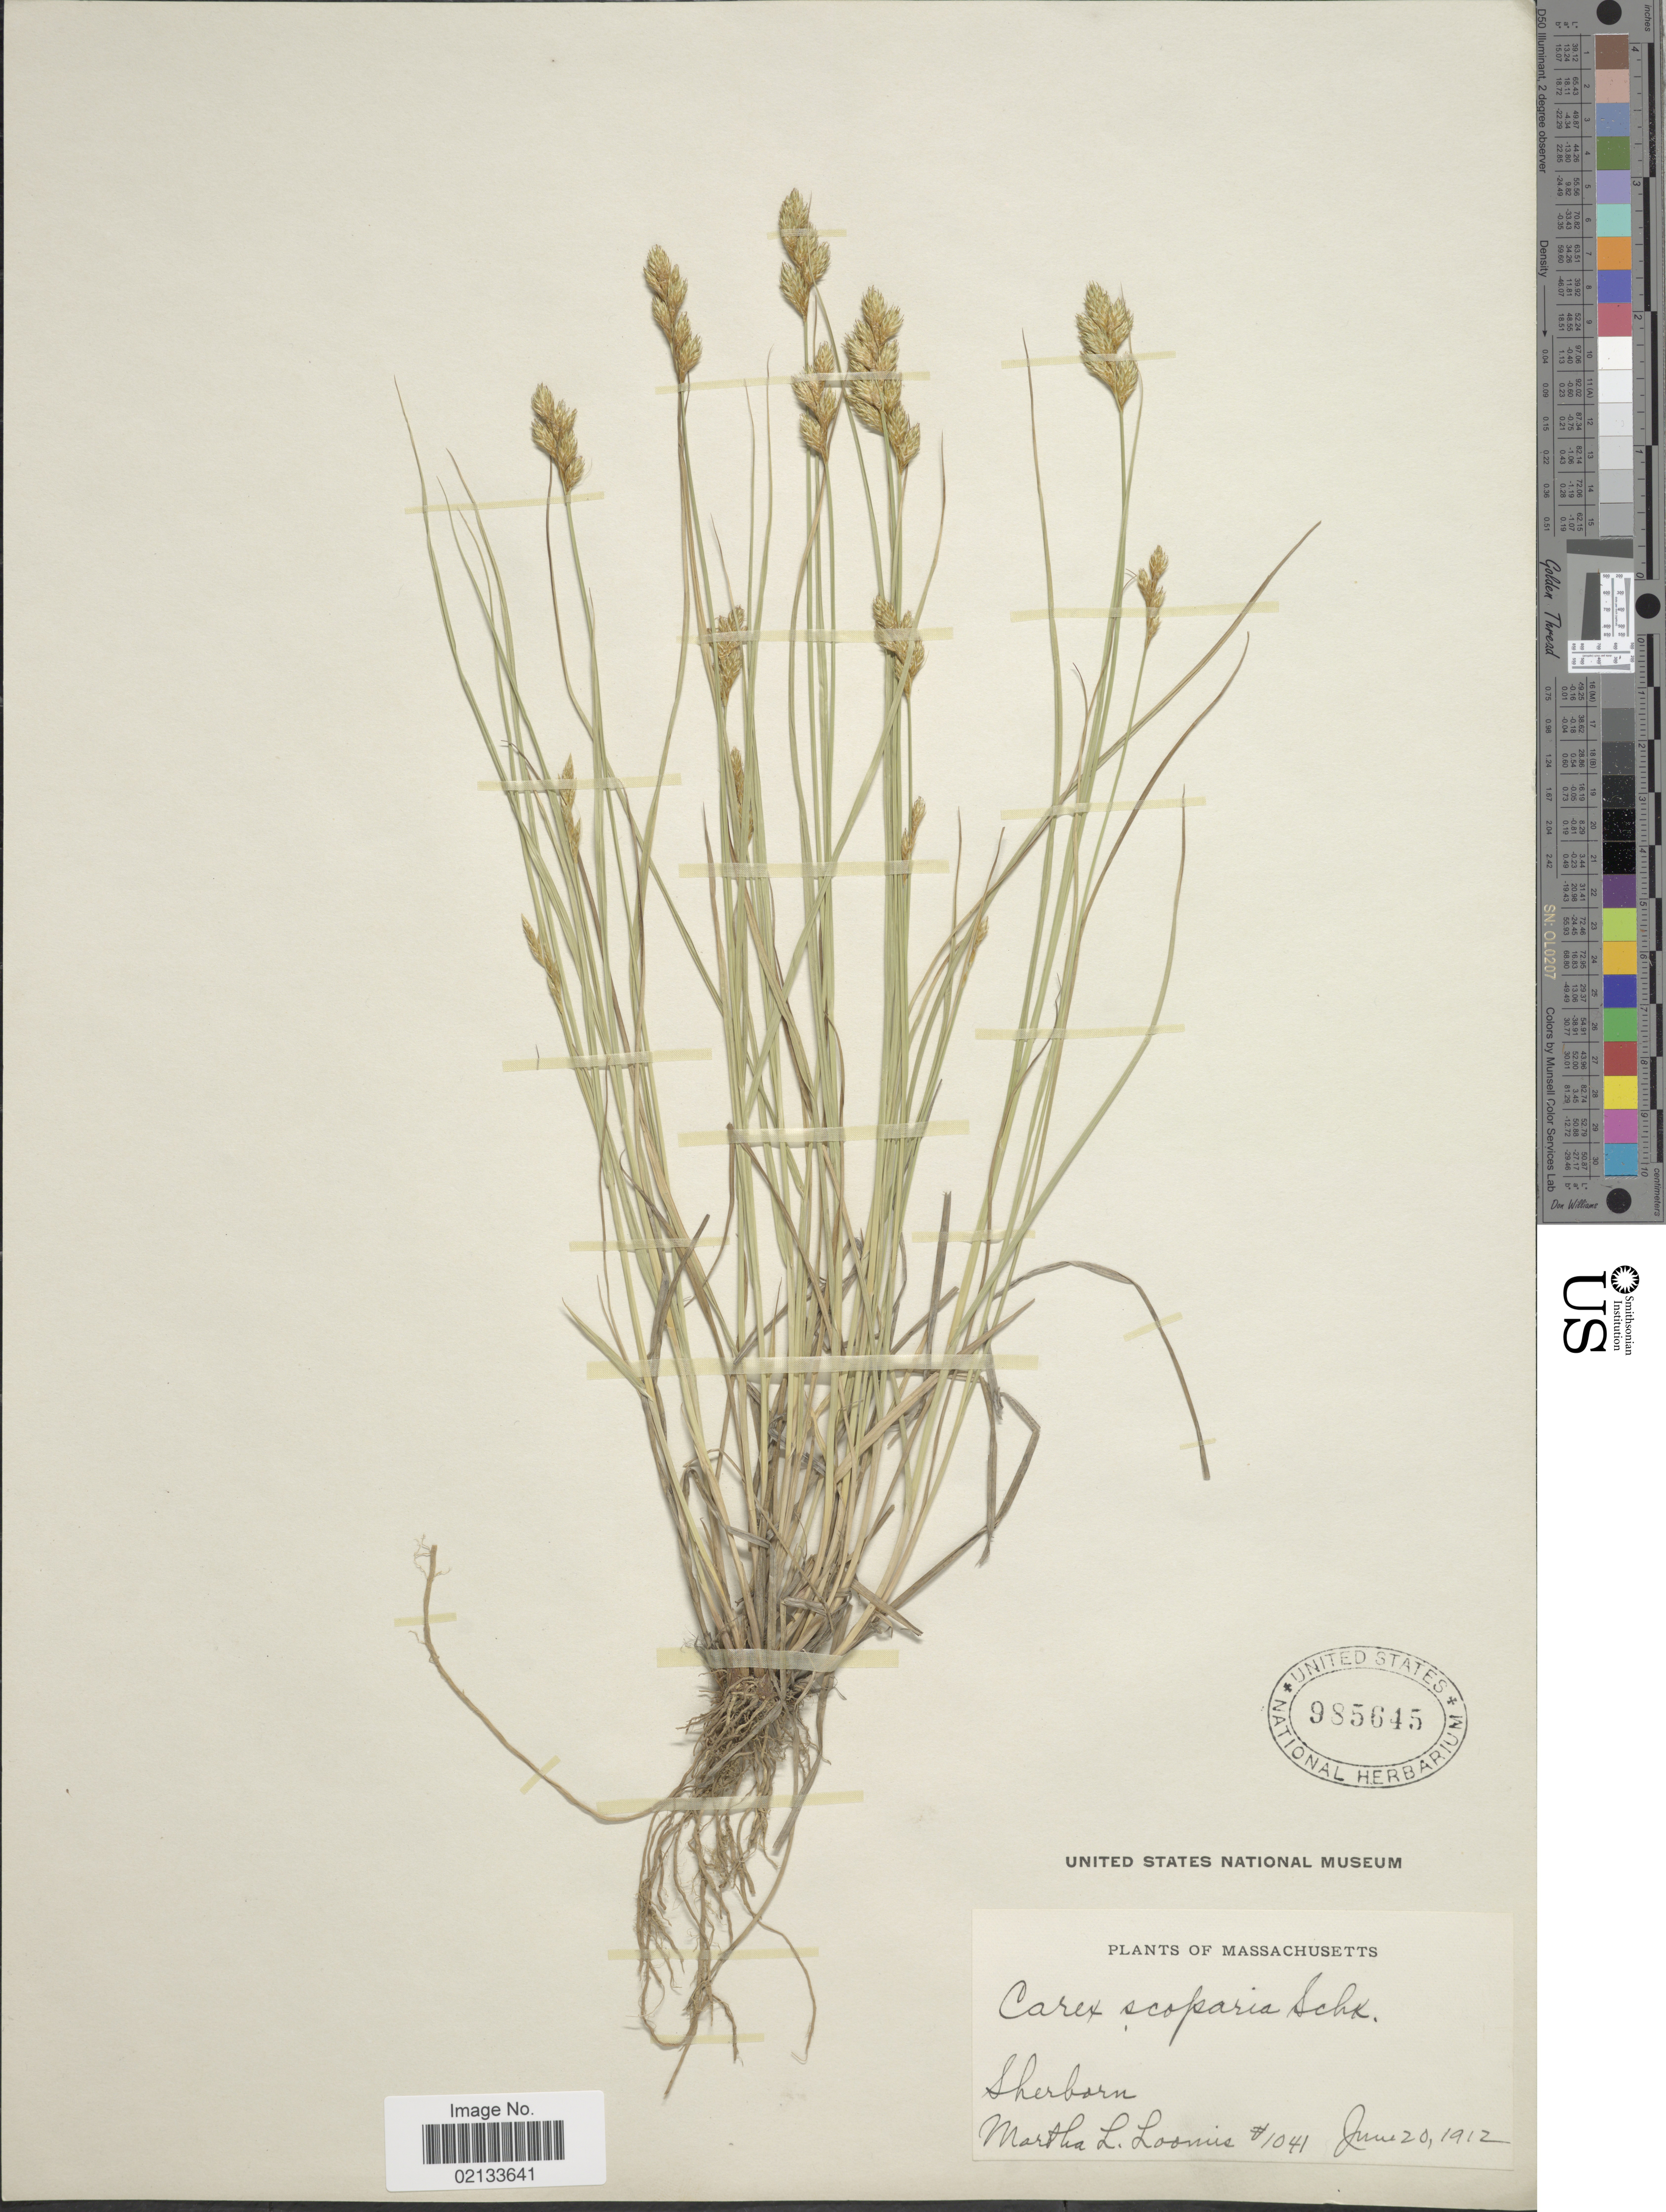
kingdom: Plantae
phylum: Tracheophyta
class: Liliopsida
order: Poales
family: Cyperaceae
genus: Carex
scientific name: Carex scoparia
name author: Schkuhr ex Willd.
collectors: M. L. Loomis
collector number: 1041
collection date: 1912-06-20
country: United States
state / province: Massachusetts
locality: Sherborn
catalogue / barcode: US 985645